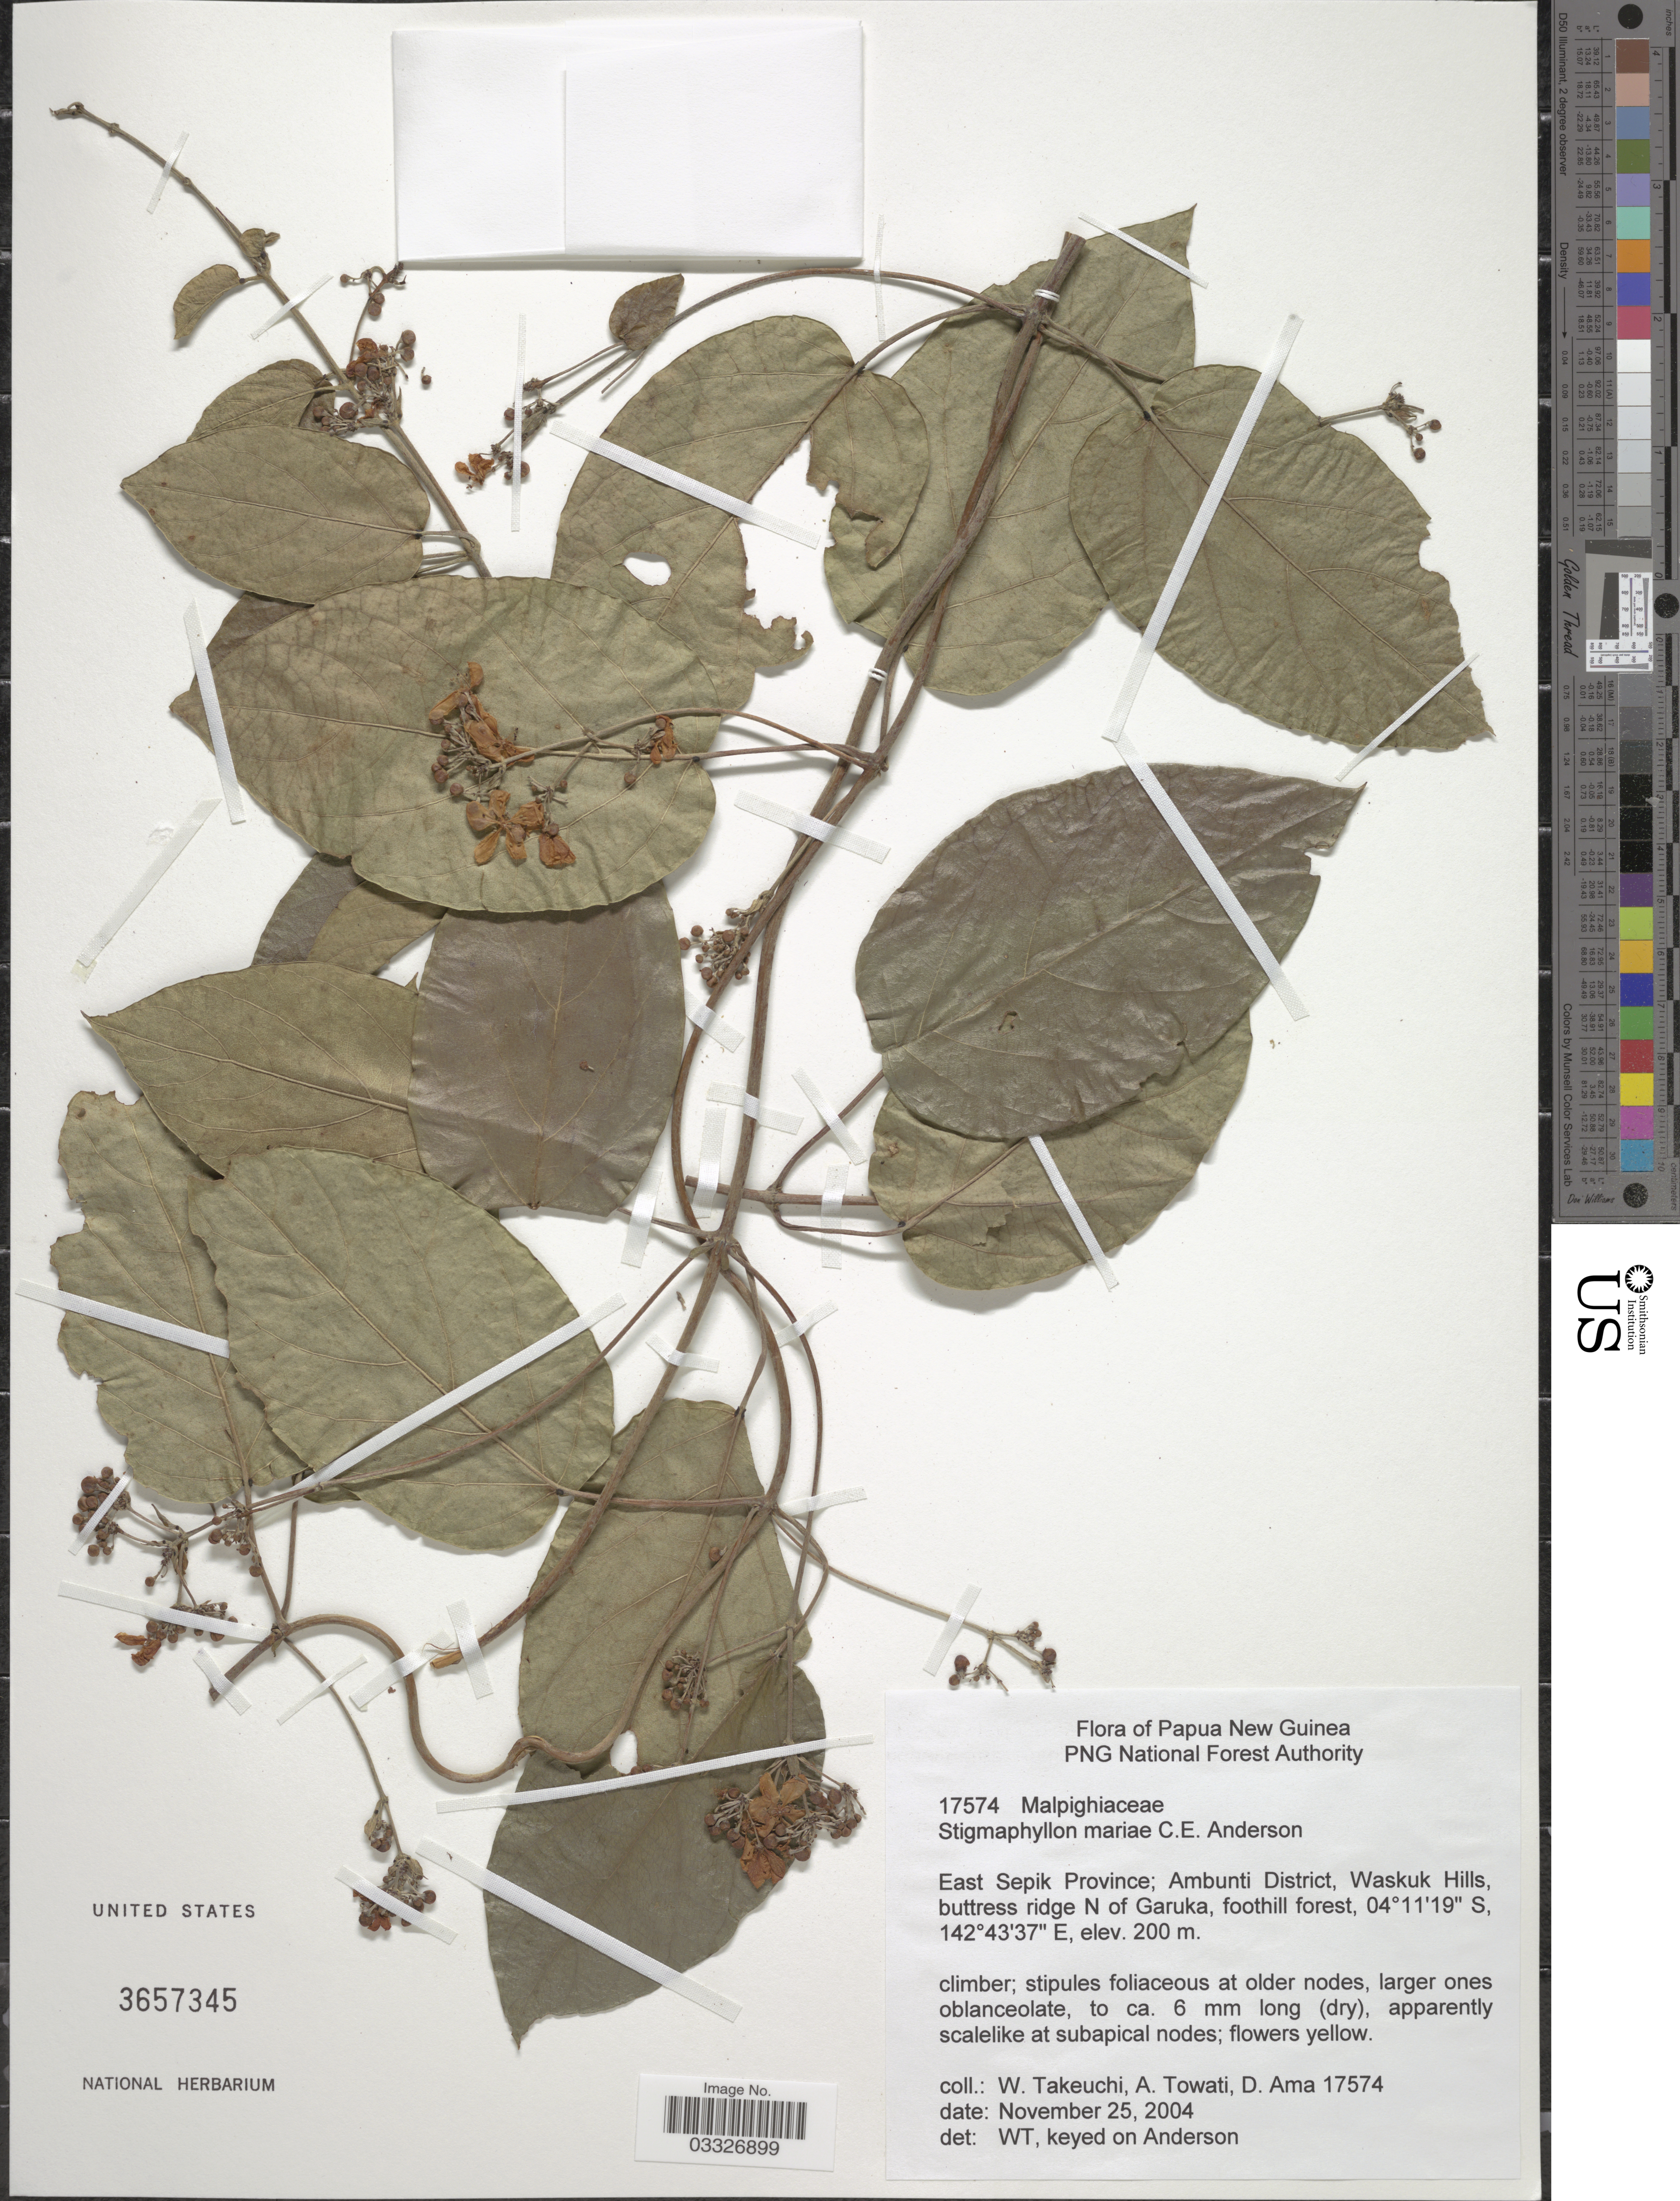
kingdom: Plantae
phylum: Tracheophyta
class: Magnoliopsida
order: Malpighiales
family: Malpighiaceae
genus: Stigmaphyllon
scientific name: Stigmaphyllon mariae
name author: C.E. Anderson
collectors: W. Takeuchi, A. Towati & D. Ama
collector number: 17574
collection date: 2004-11-25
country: Papua New Guinea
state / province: East Sepik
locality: Ambunti District, Waskuk Hills, buttress ridge N of Garuka.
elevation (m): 200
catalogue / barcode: US 3657345